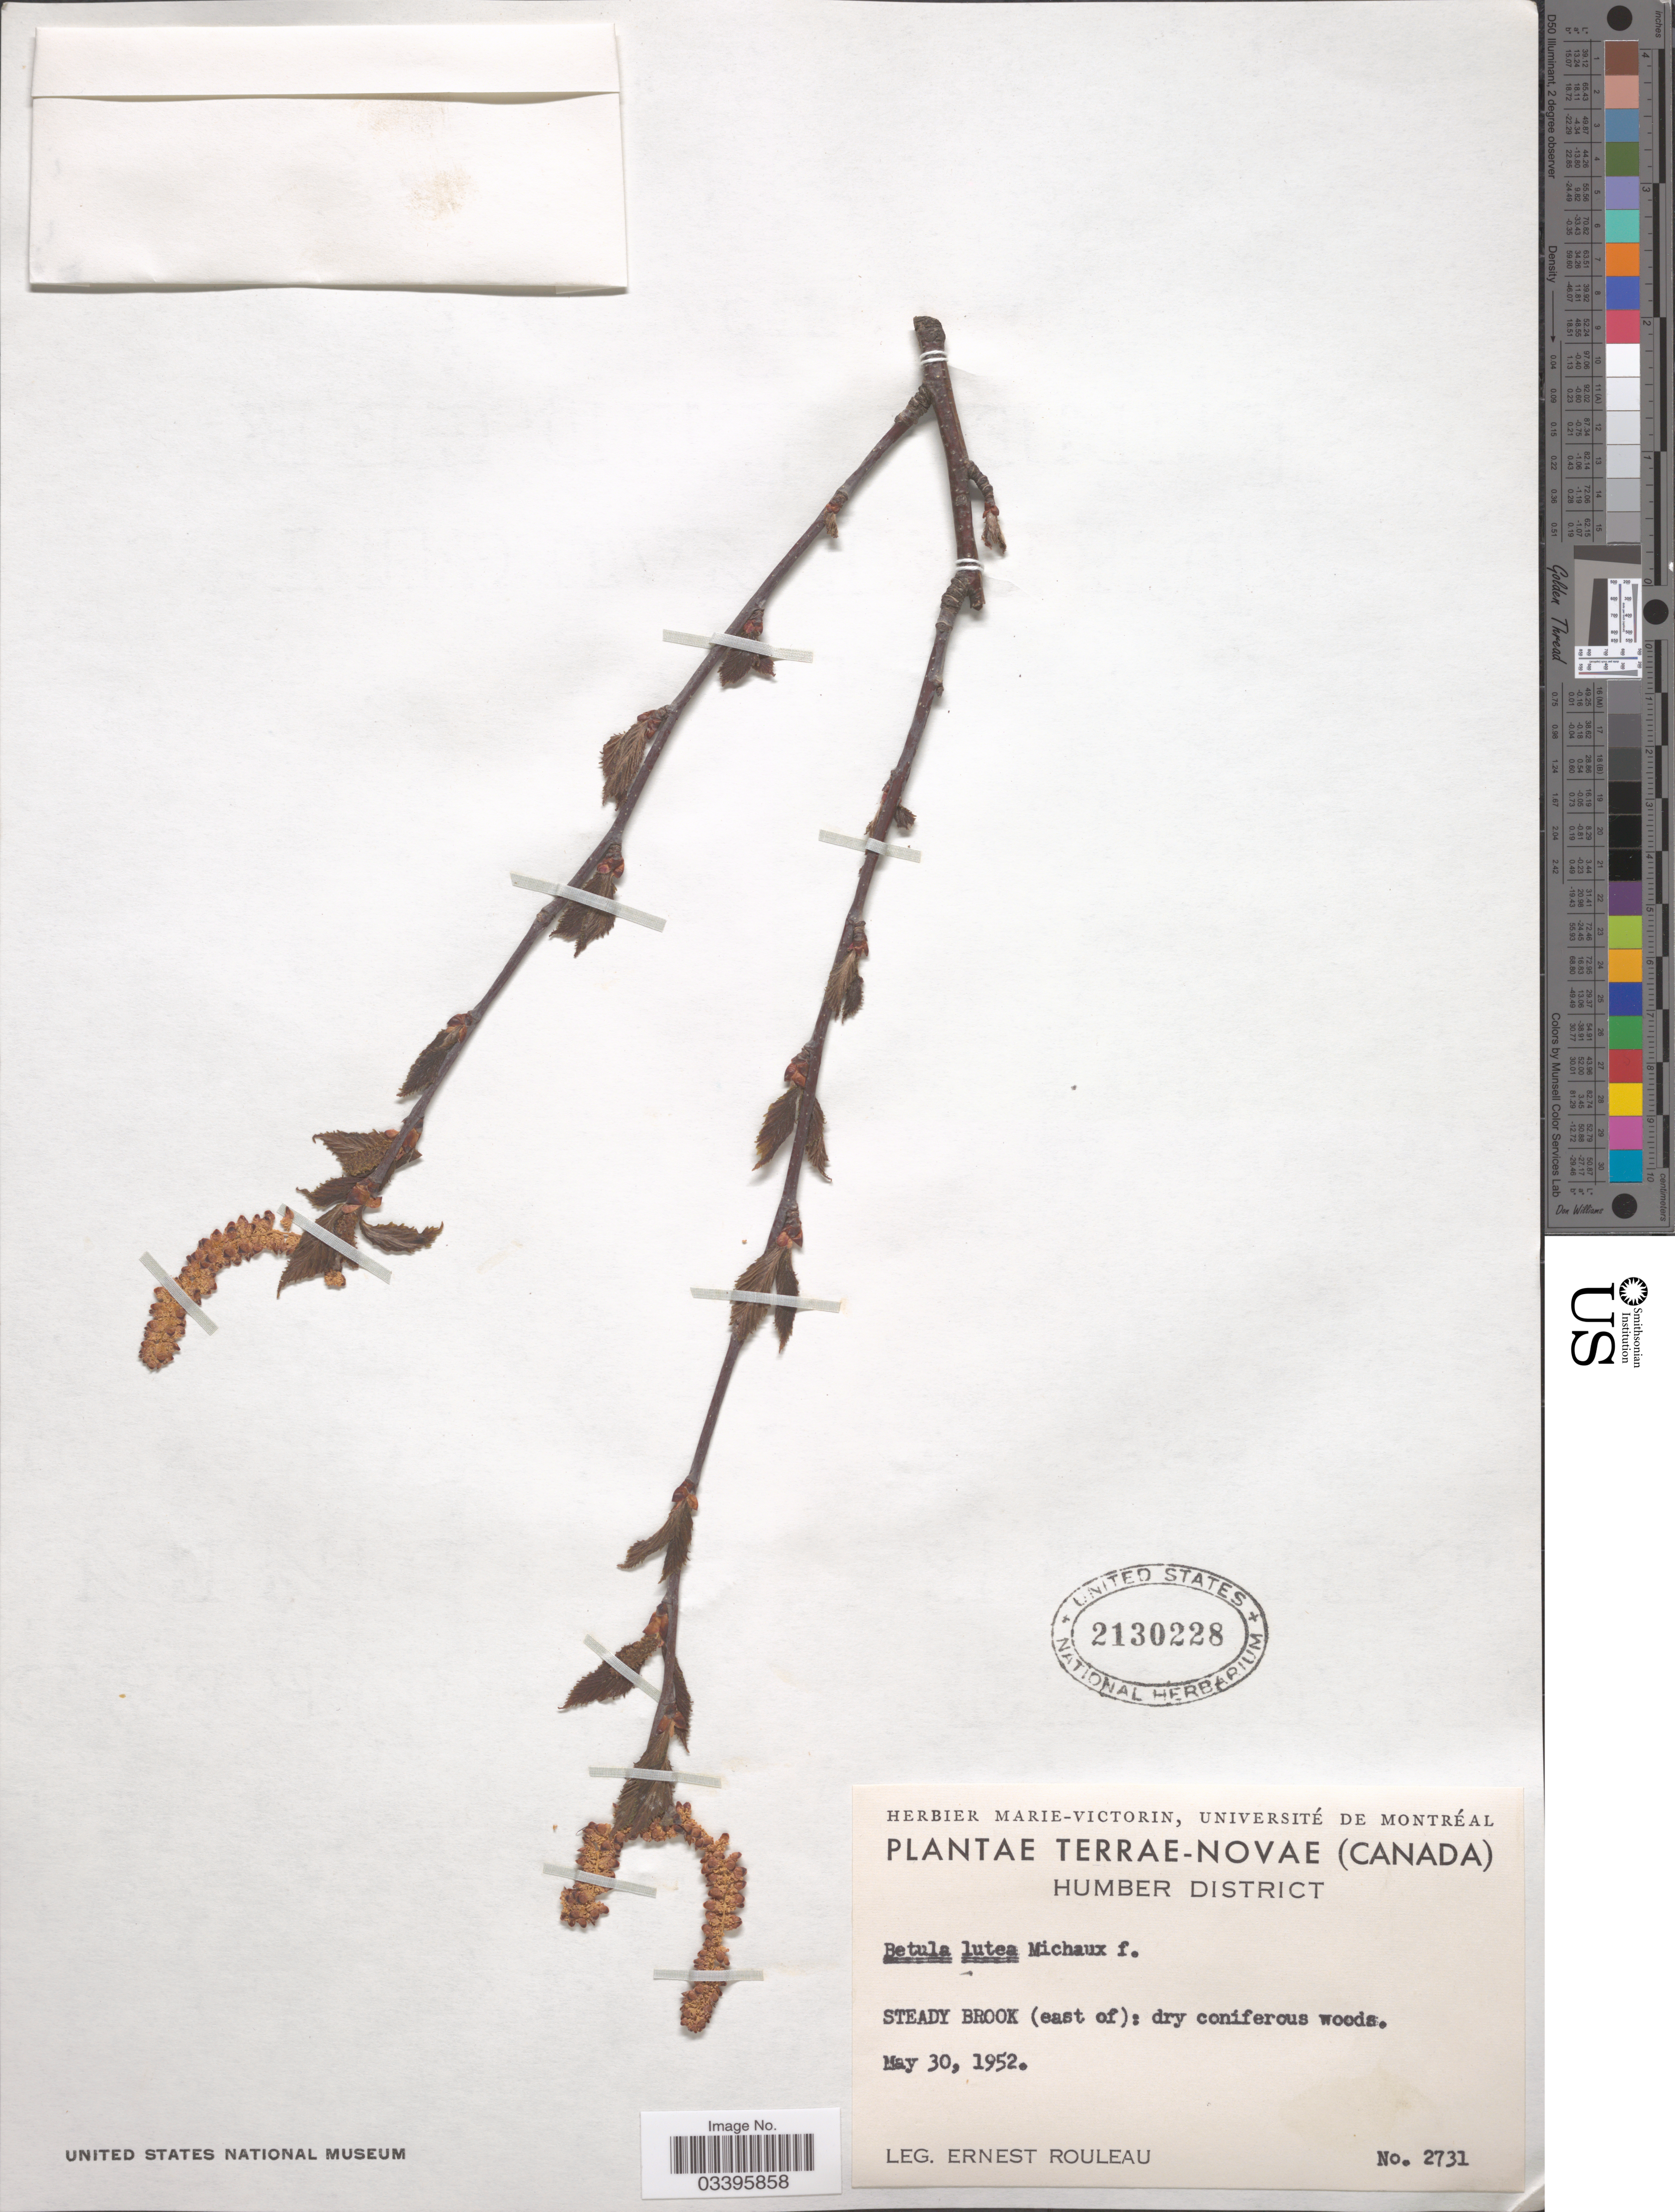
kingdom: Plantae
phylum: Tracheophyta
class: Magnoliopsida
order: Fagales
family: Betulaceae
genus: Betula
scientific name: Betula lutea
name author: F. Michx.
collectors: J. Rouleau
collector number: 2731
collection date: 1952-05-30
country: Canada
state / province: Newfoundland and Labrador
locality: Terrae-Novae. Humber District. Steady Brook (east of): dry coniferous woods.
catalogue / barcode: US 2130228